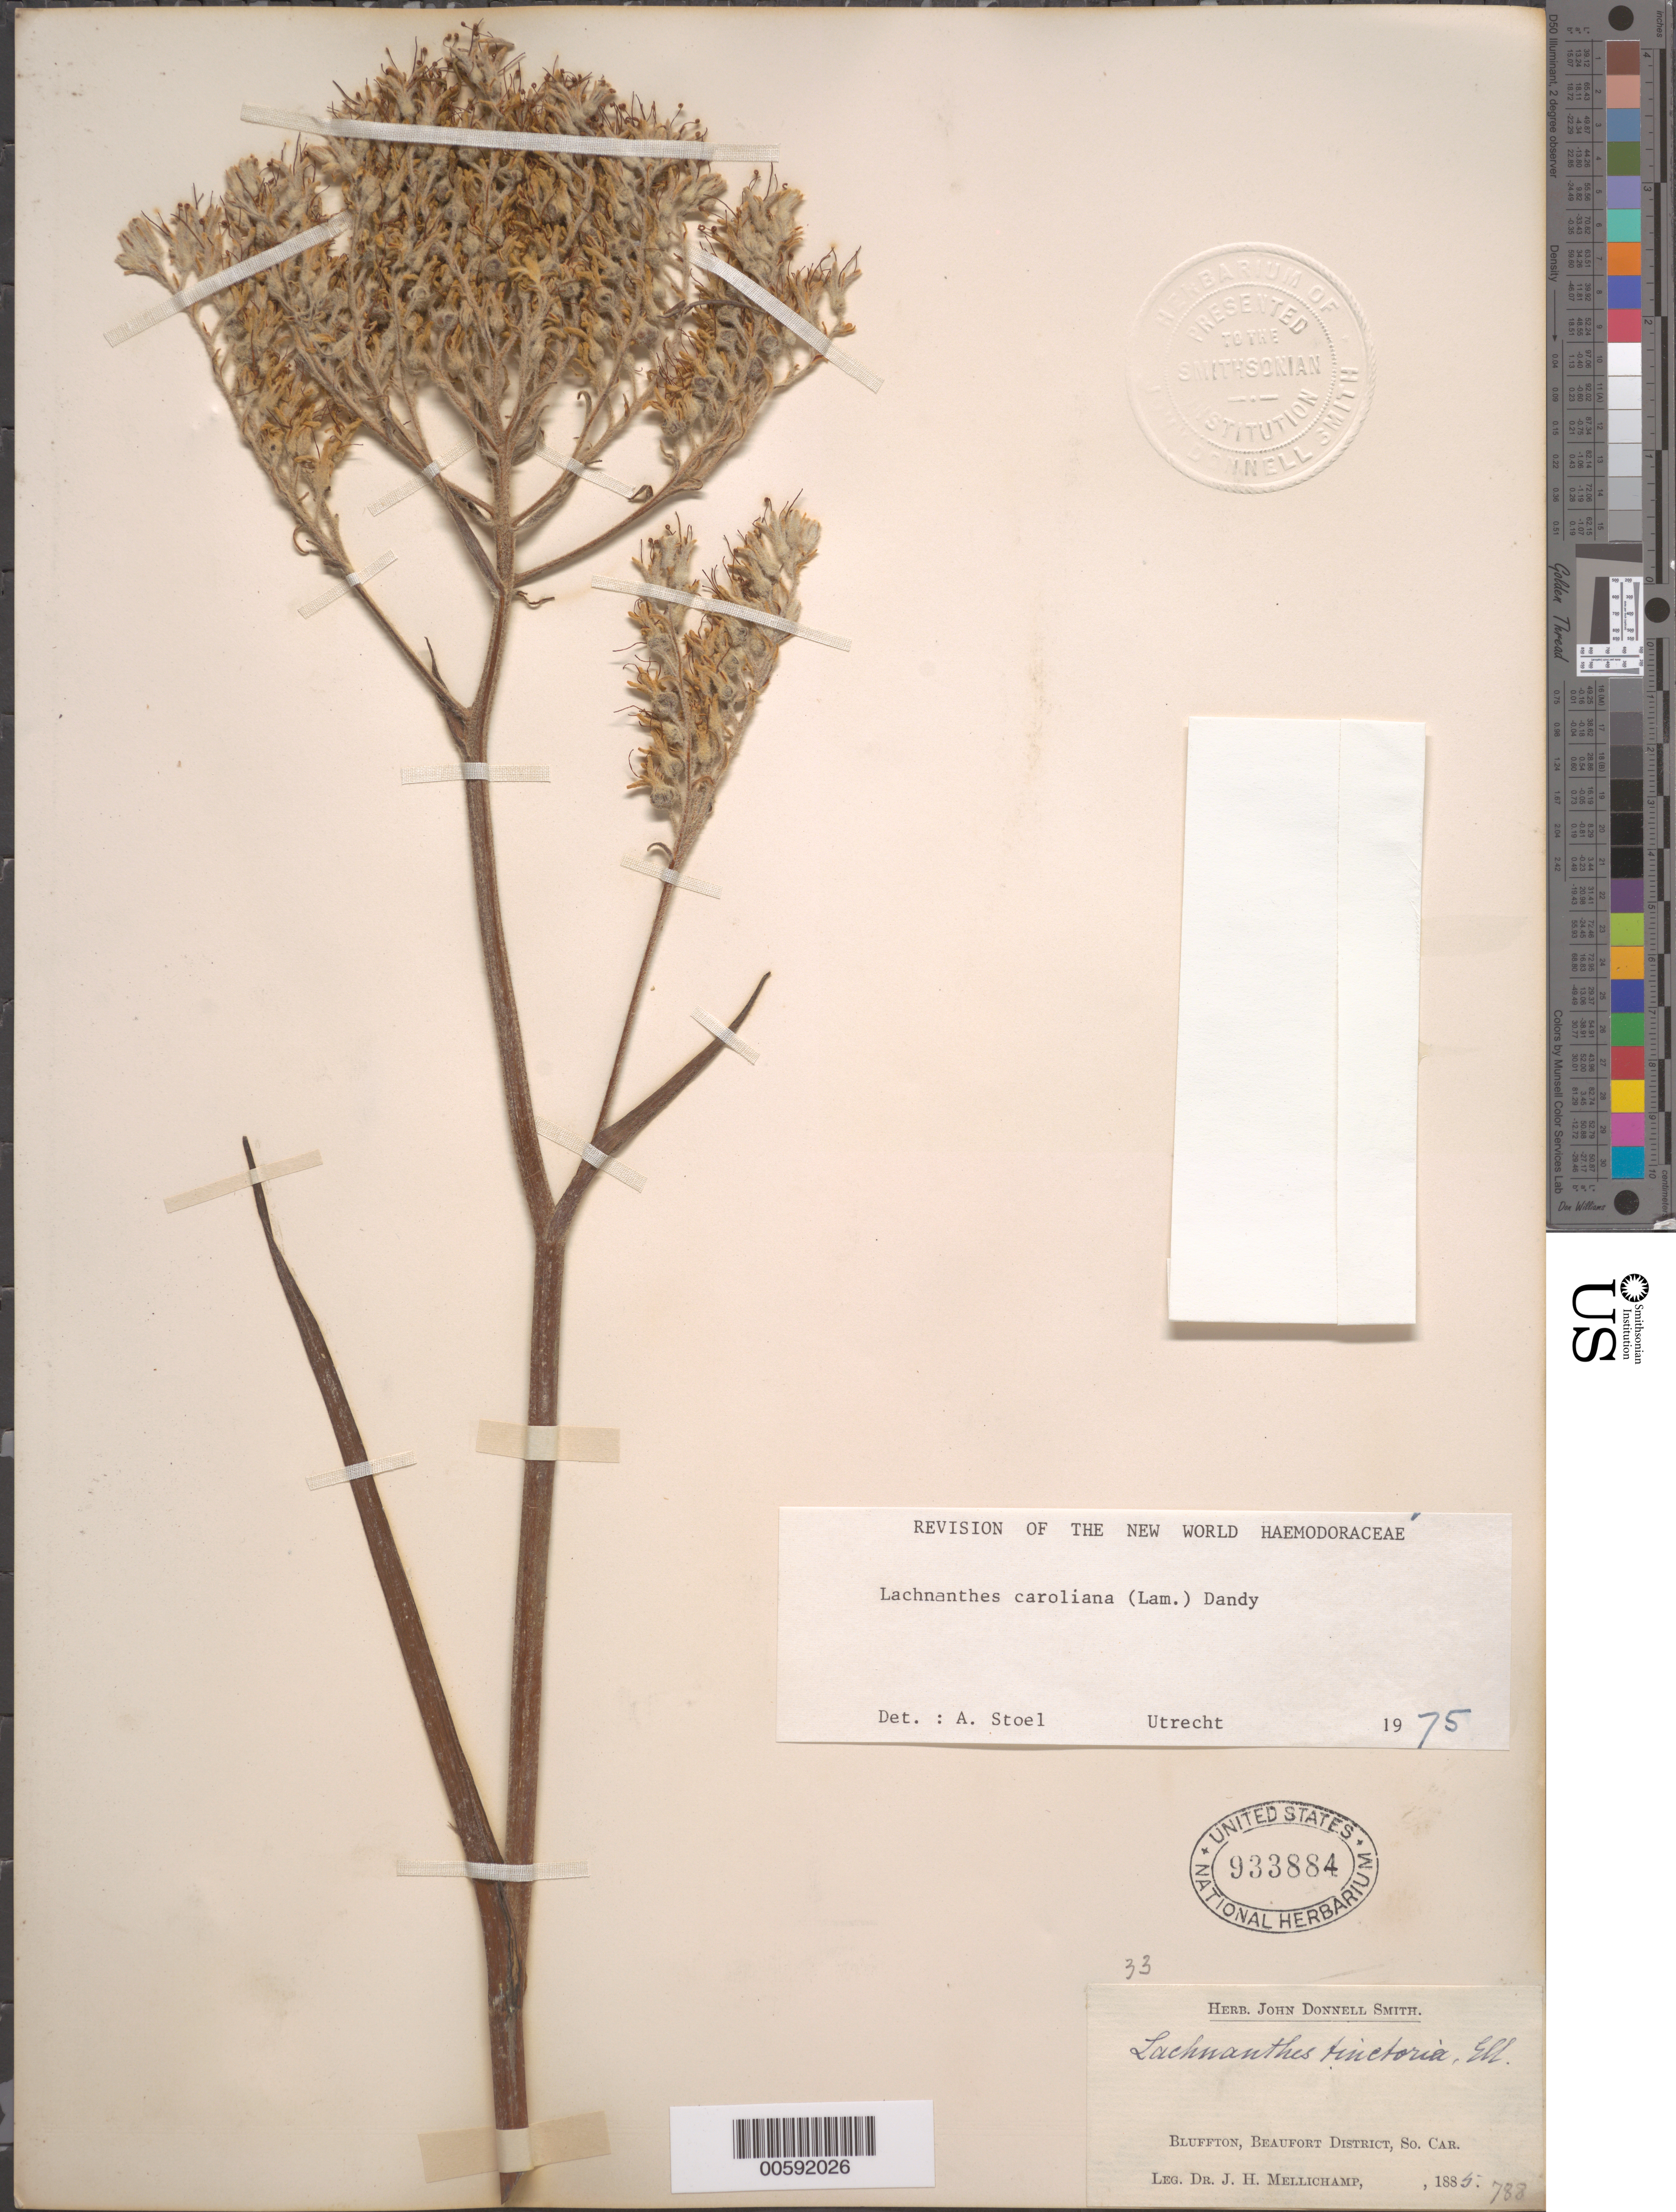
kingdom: Plantae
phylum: Tracheophyta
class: Liliopsida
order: Commelinales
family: Haemodoraceae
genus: Lachnanthes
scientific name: Lachnanthes caroliniana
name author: (Lam.) Dandy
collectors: J. H. Mellichamp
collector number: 788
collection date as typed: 1885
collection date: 1885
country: United States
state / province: South Carolina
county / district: Beaufort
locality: Bluffton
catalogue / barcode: US 933884